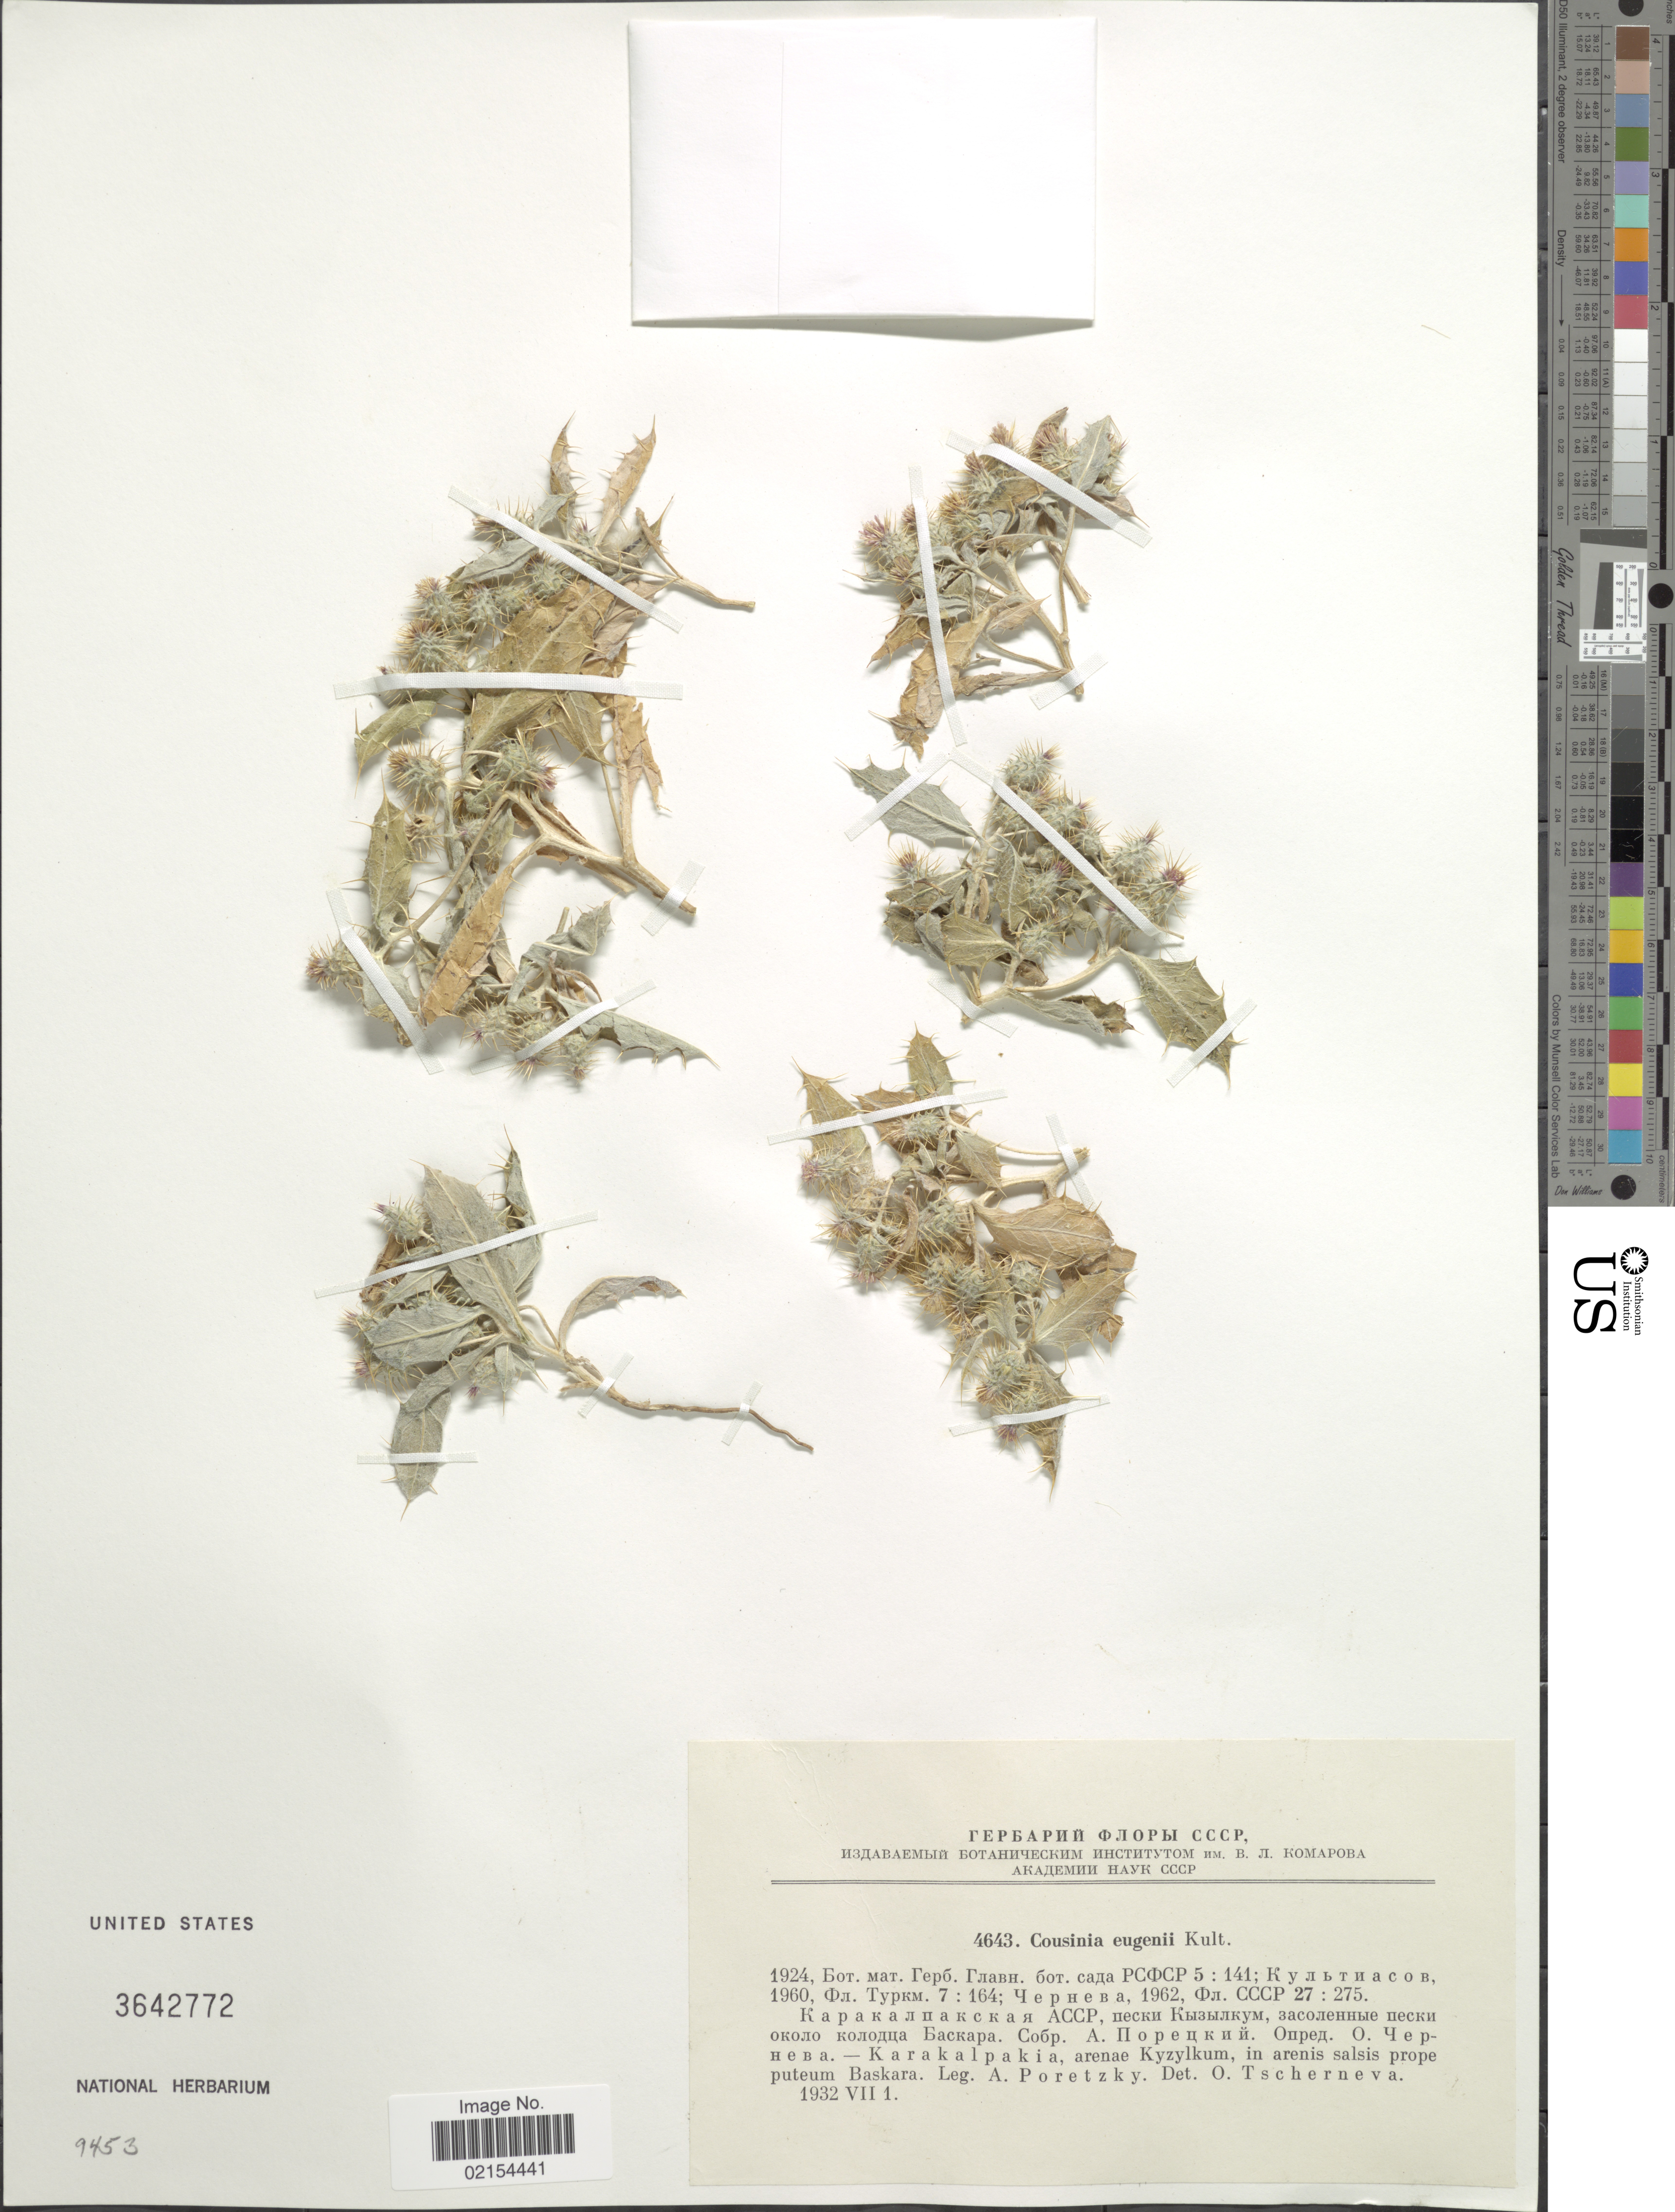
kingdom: Plantae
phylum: Tracheophyta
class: Magnoliopsida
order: Asterales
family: Asteraceae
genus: Cousinia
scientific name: Cousinia eugenii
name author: Kult.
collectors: A. Poretzky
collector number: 4643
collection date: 1932-07-01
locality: Karakalpakia, arenae Kyzylkum, in arenis salsis prope puteum Baskara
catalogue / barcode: US 3642772